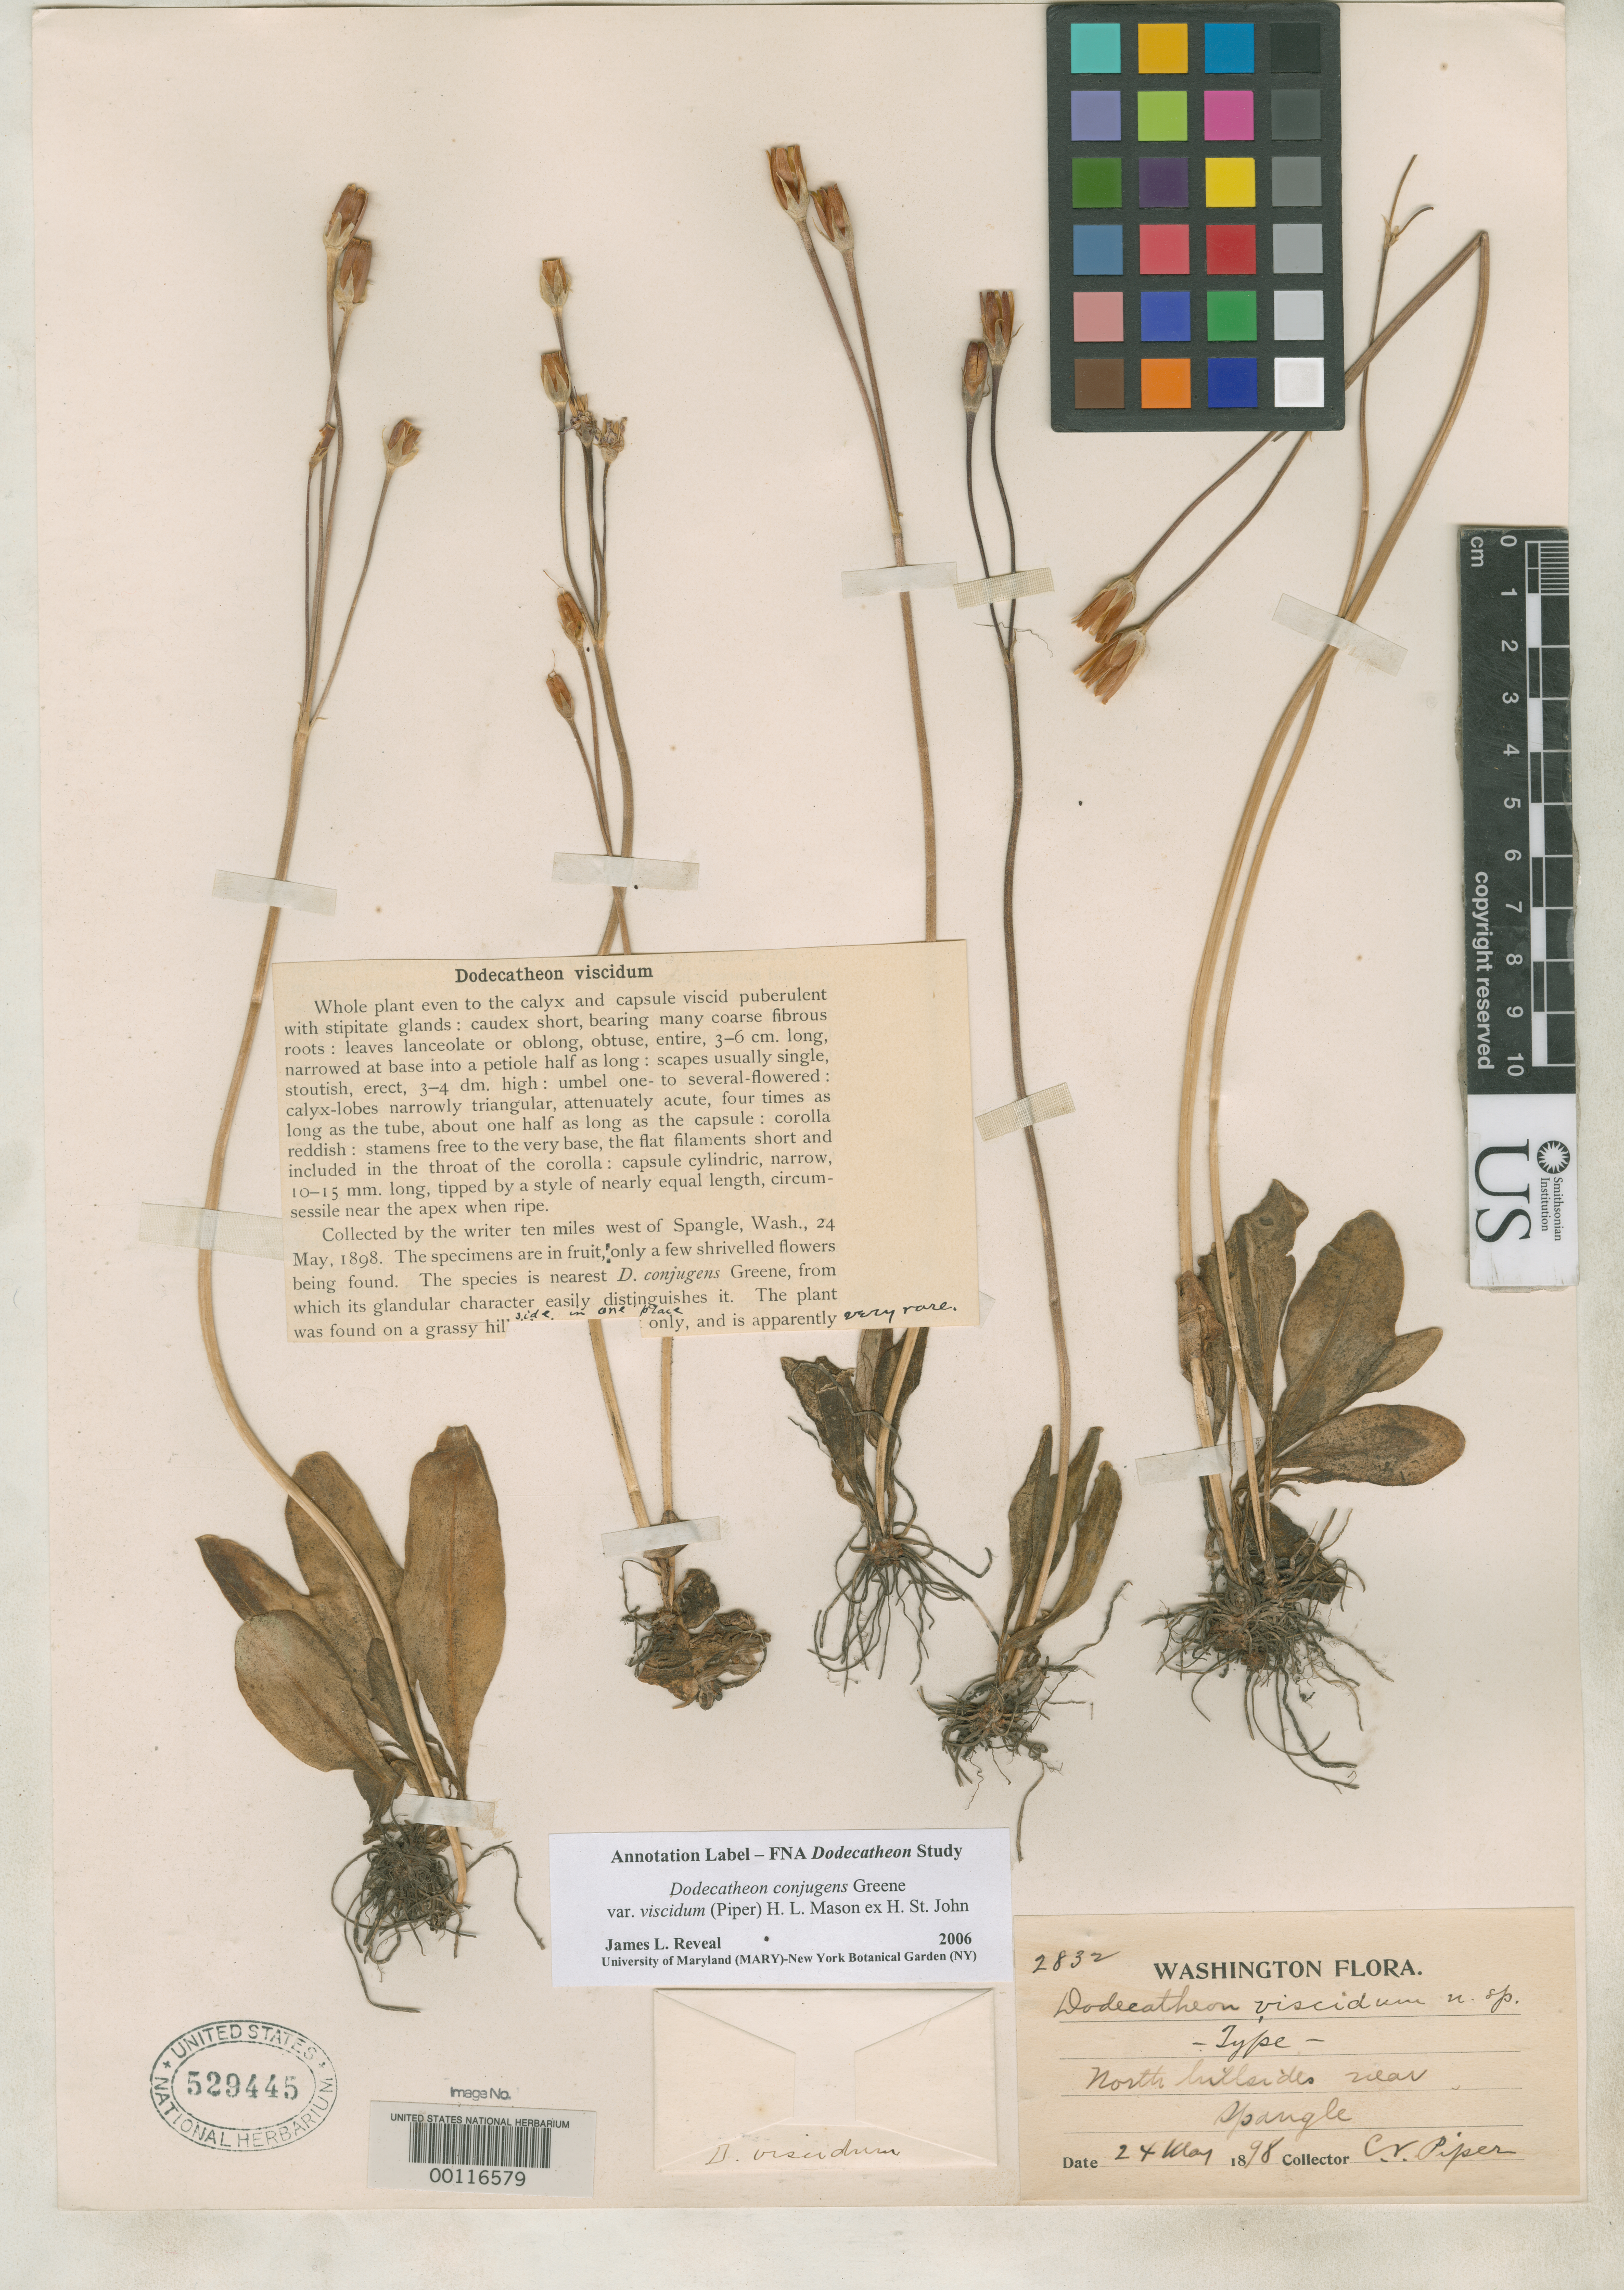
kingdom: Plantae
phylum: Tracheophyta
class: Magnoliopsida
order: Ericales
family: Primulaceae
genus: Dodecatheon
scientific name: Dodecatheon viscidum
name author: Piper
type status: Holotype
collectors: C. V. Piper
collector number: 2832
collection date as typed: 24 May 1898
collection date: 1898-05-24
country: United States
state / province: Washington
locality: Ten miles W of Spangle.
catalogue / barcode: US 529445